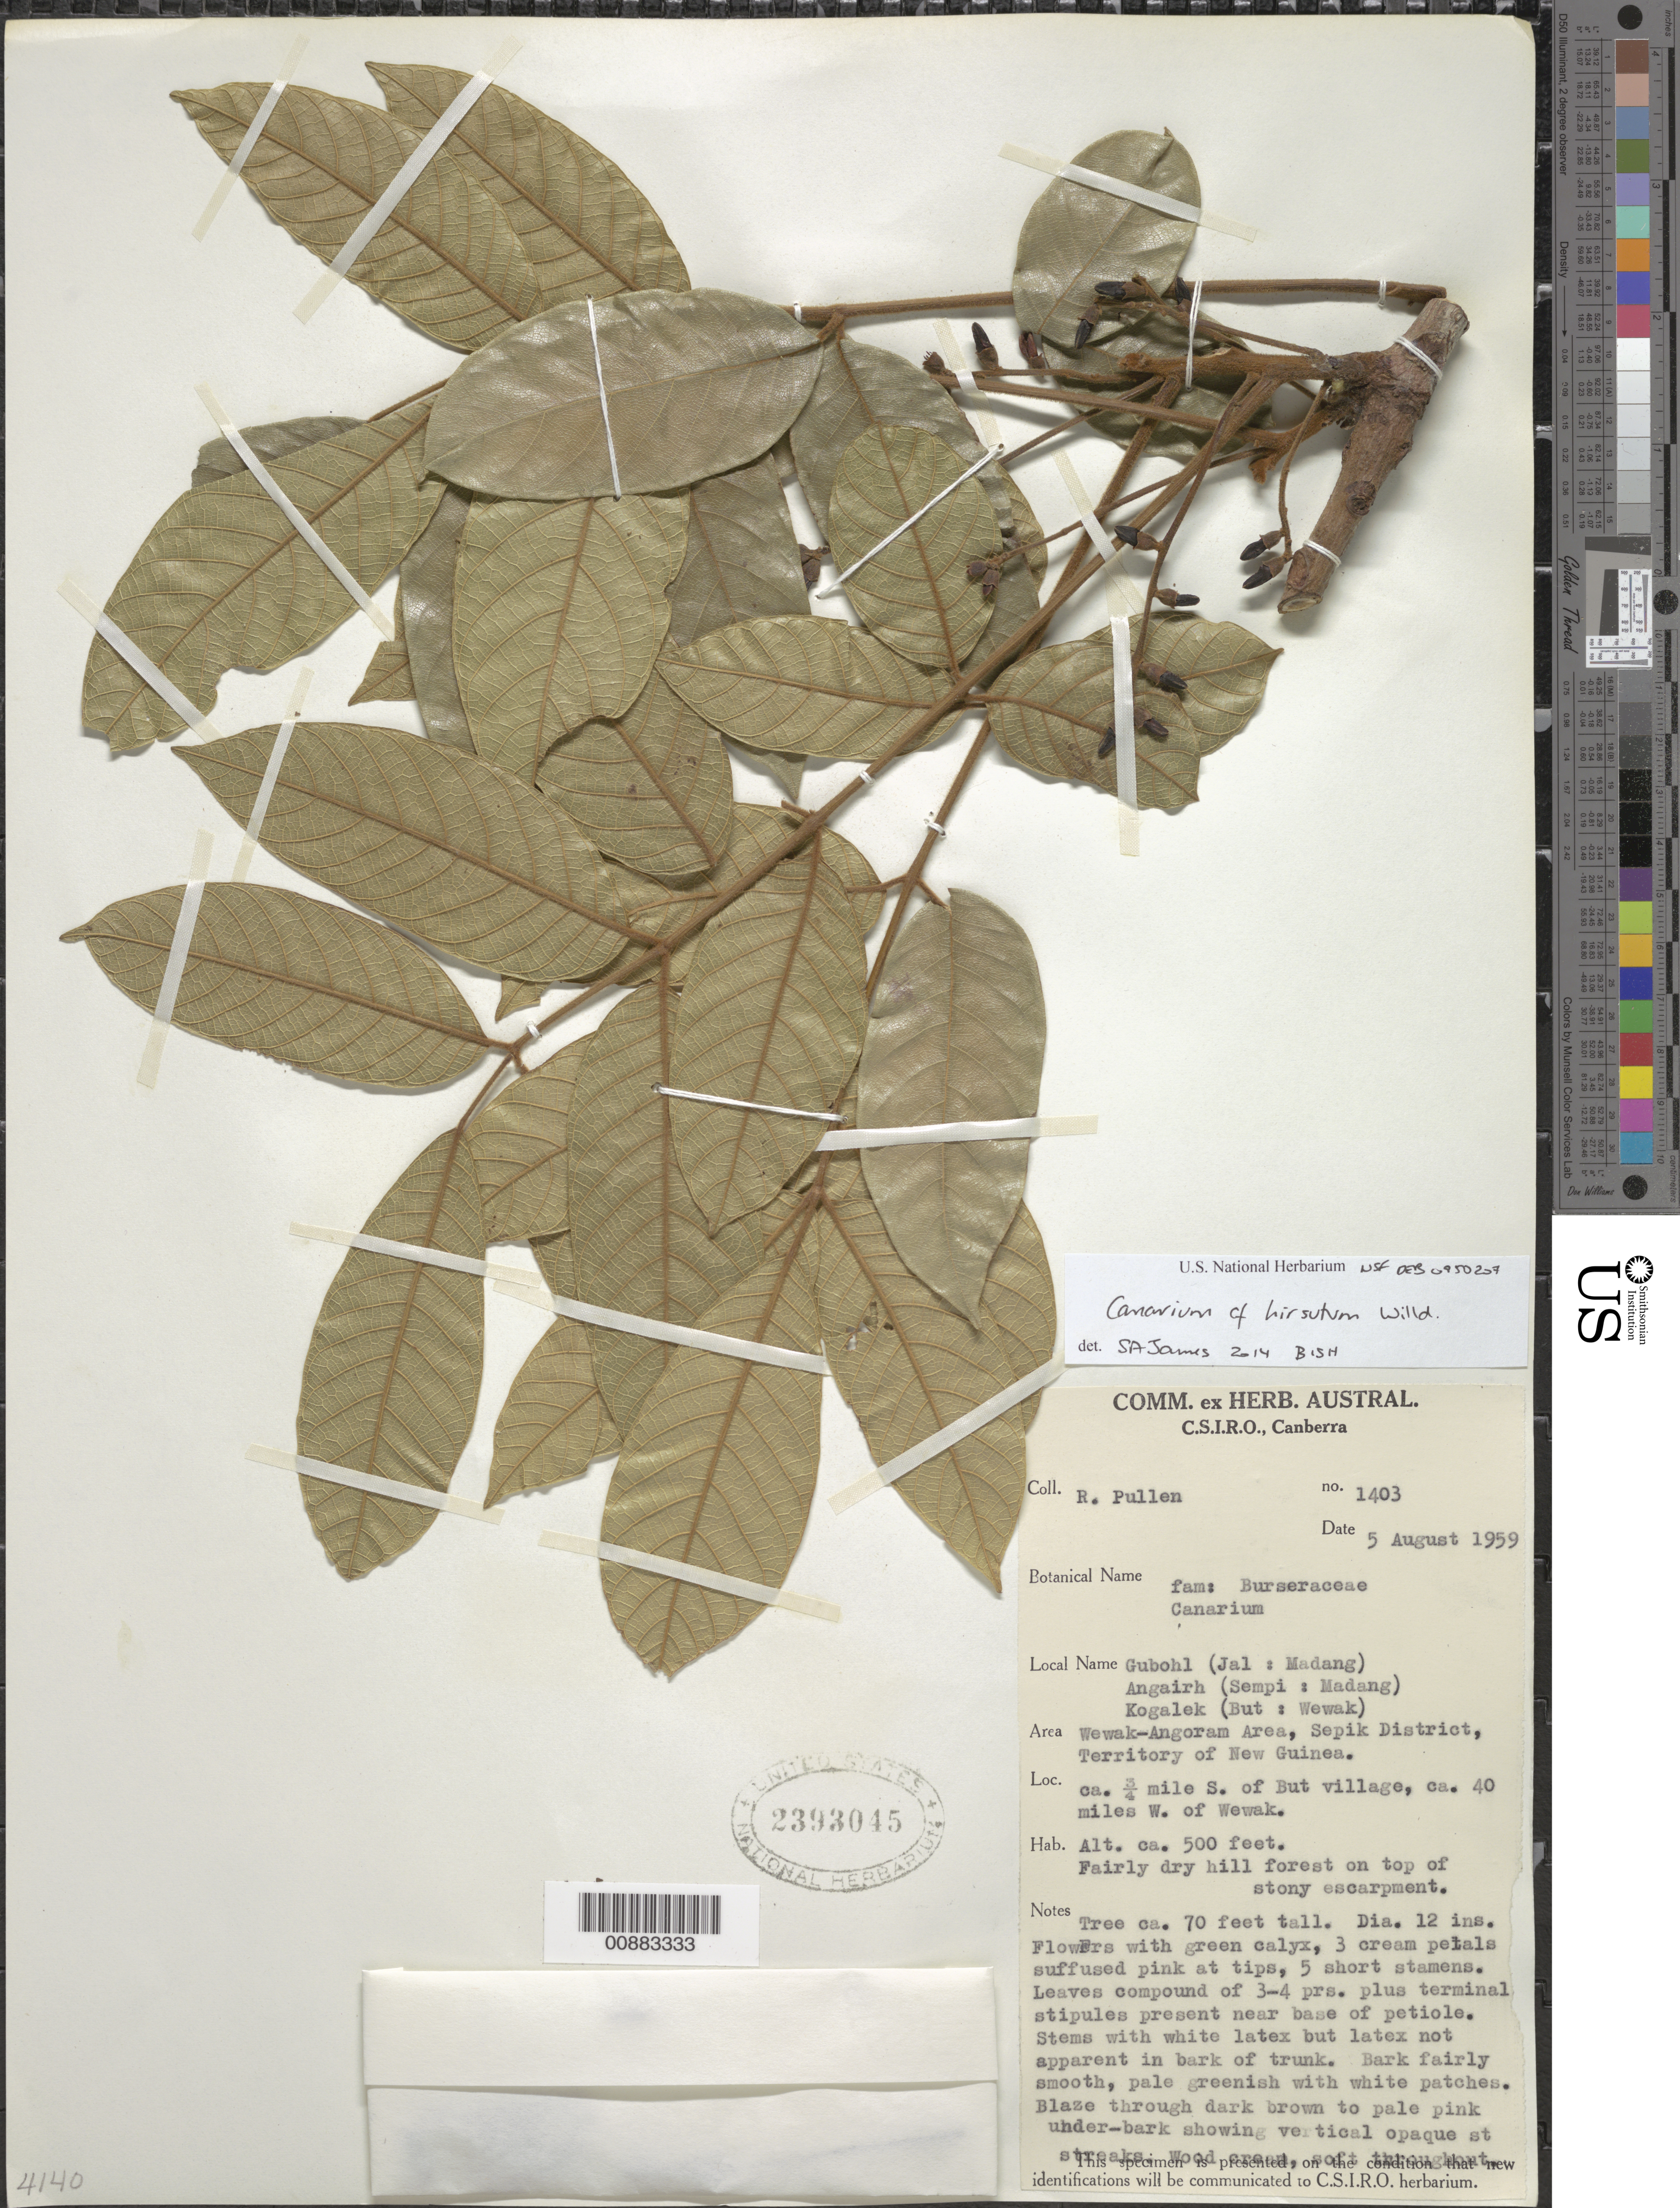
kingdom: Plantae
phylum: Tracheophyta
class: Magnoliopsida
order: Sapindales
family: Burseraceae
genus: Canarium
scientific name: Canarium sp.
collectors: R. Pullen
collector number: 1403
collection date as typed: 05 Aug 1959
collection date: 1959-08-05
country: Papua New Guinea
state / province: East Sepik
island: New Guinea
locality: Wewak-Angoram Area, Sepik District; ca. 3/4 mile S of But village, ca. 40 miles W of Wewak.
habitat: Fairly dry hill forest on top of stony excarpment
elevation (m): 152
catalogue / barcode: US 2393045